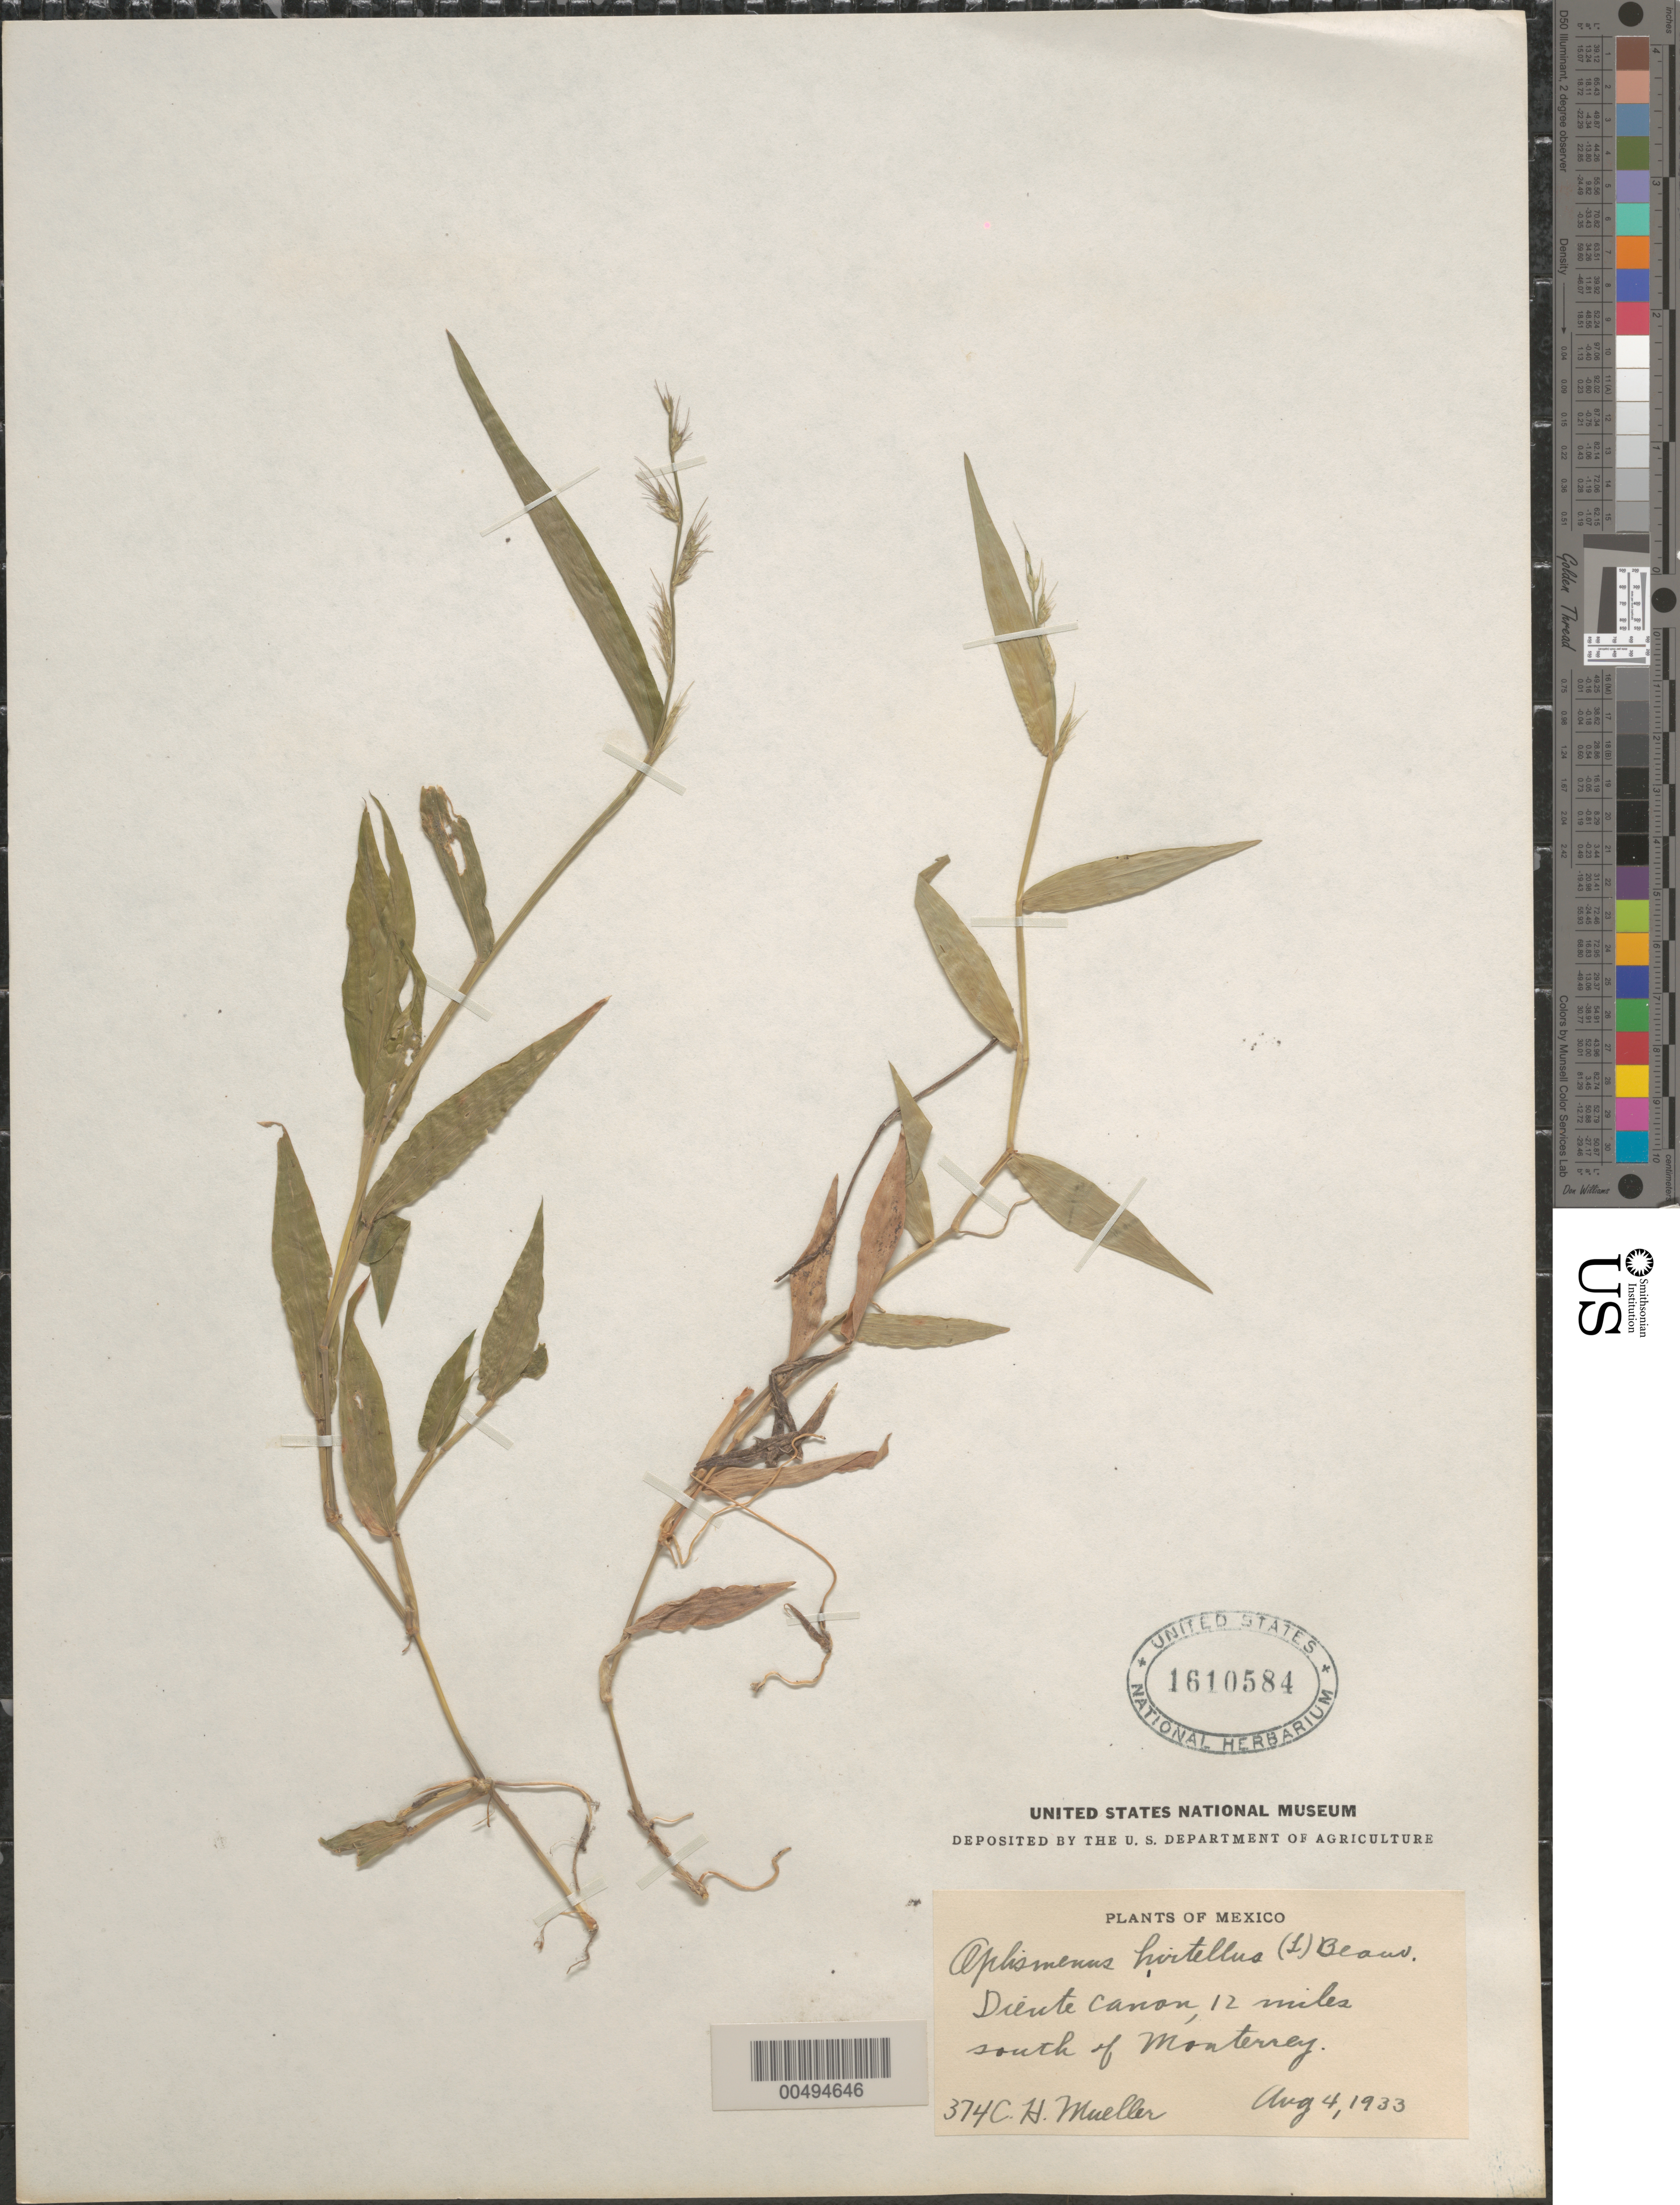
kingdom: Plantae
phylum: Tracheophyta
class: Liliopsida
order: Poales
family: Poaceae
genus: Oplismenus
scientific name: Oplismenus hirtellus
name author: (L.) P. Beauv.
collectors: C. H. Muller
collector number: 374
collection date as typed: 4 Aug 1933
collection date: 1933-08-04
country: Mexico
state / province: Nuevo León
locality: Diente canon, 12 mi S of Monterrey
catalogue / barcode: US 1610584